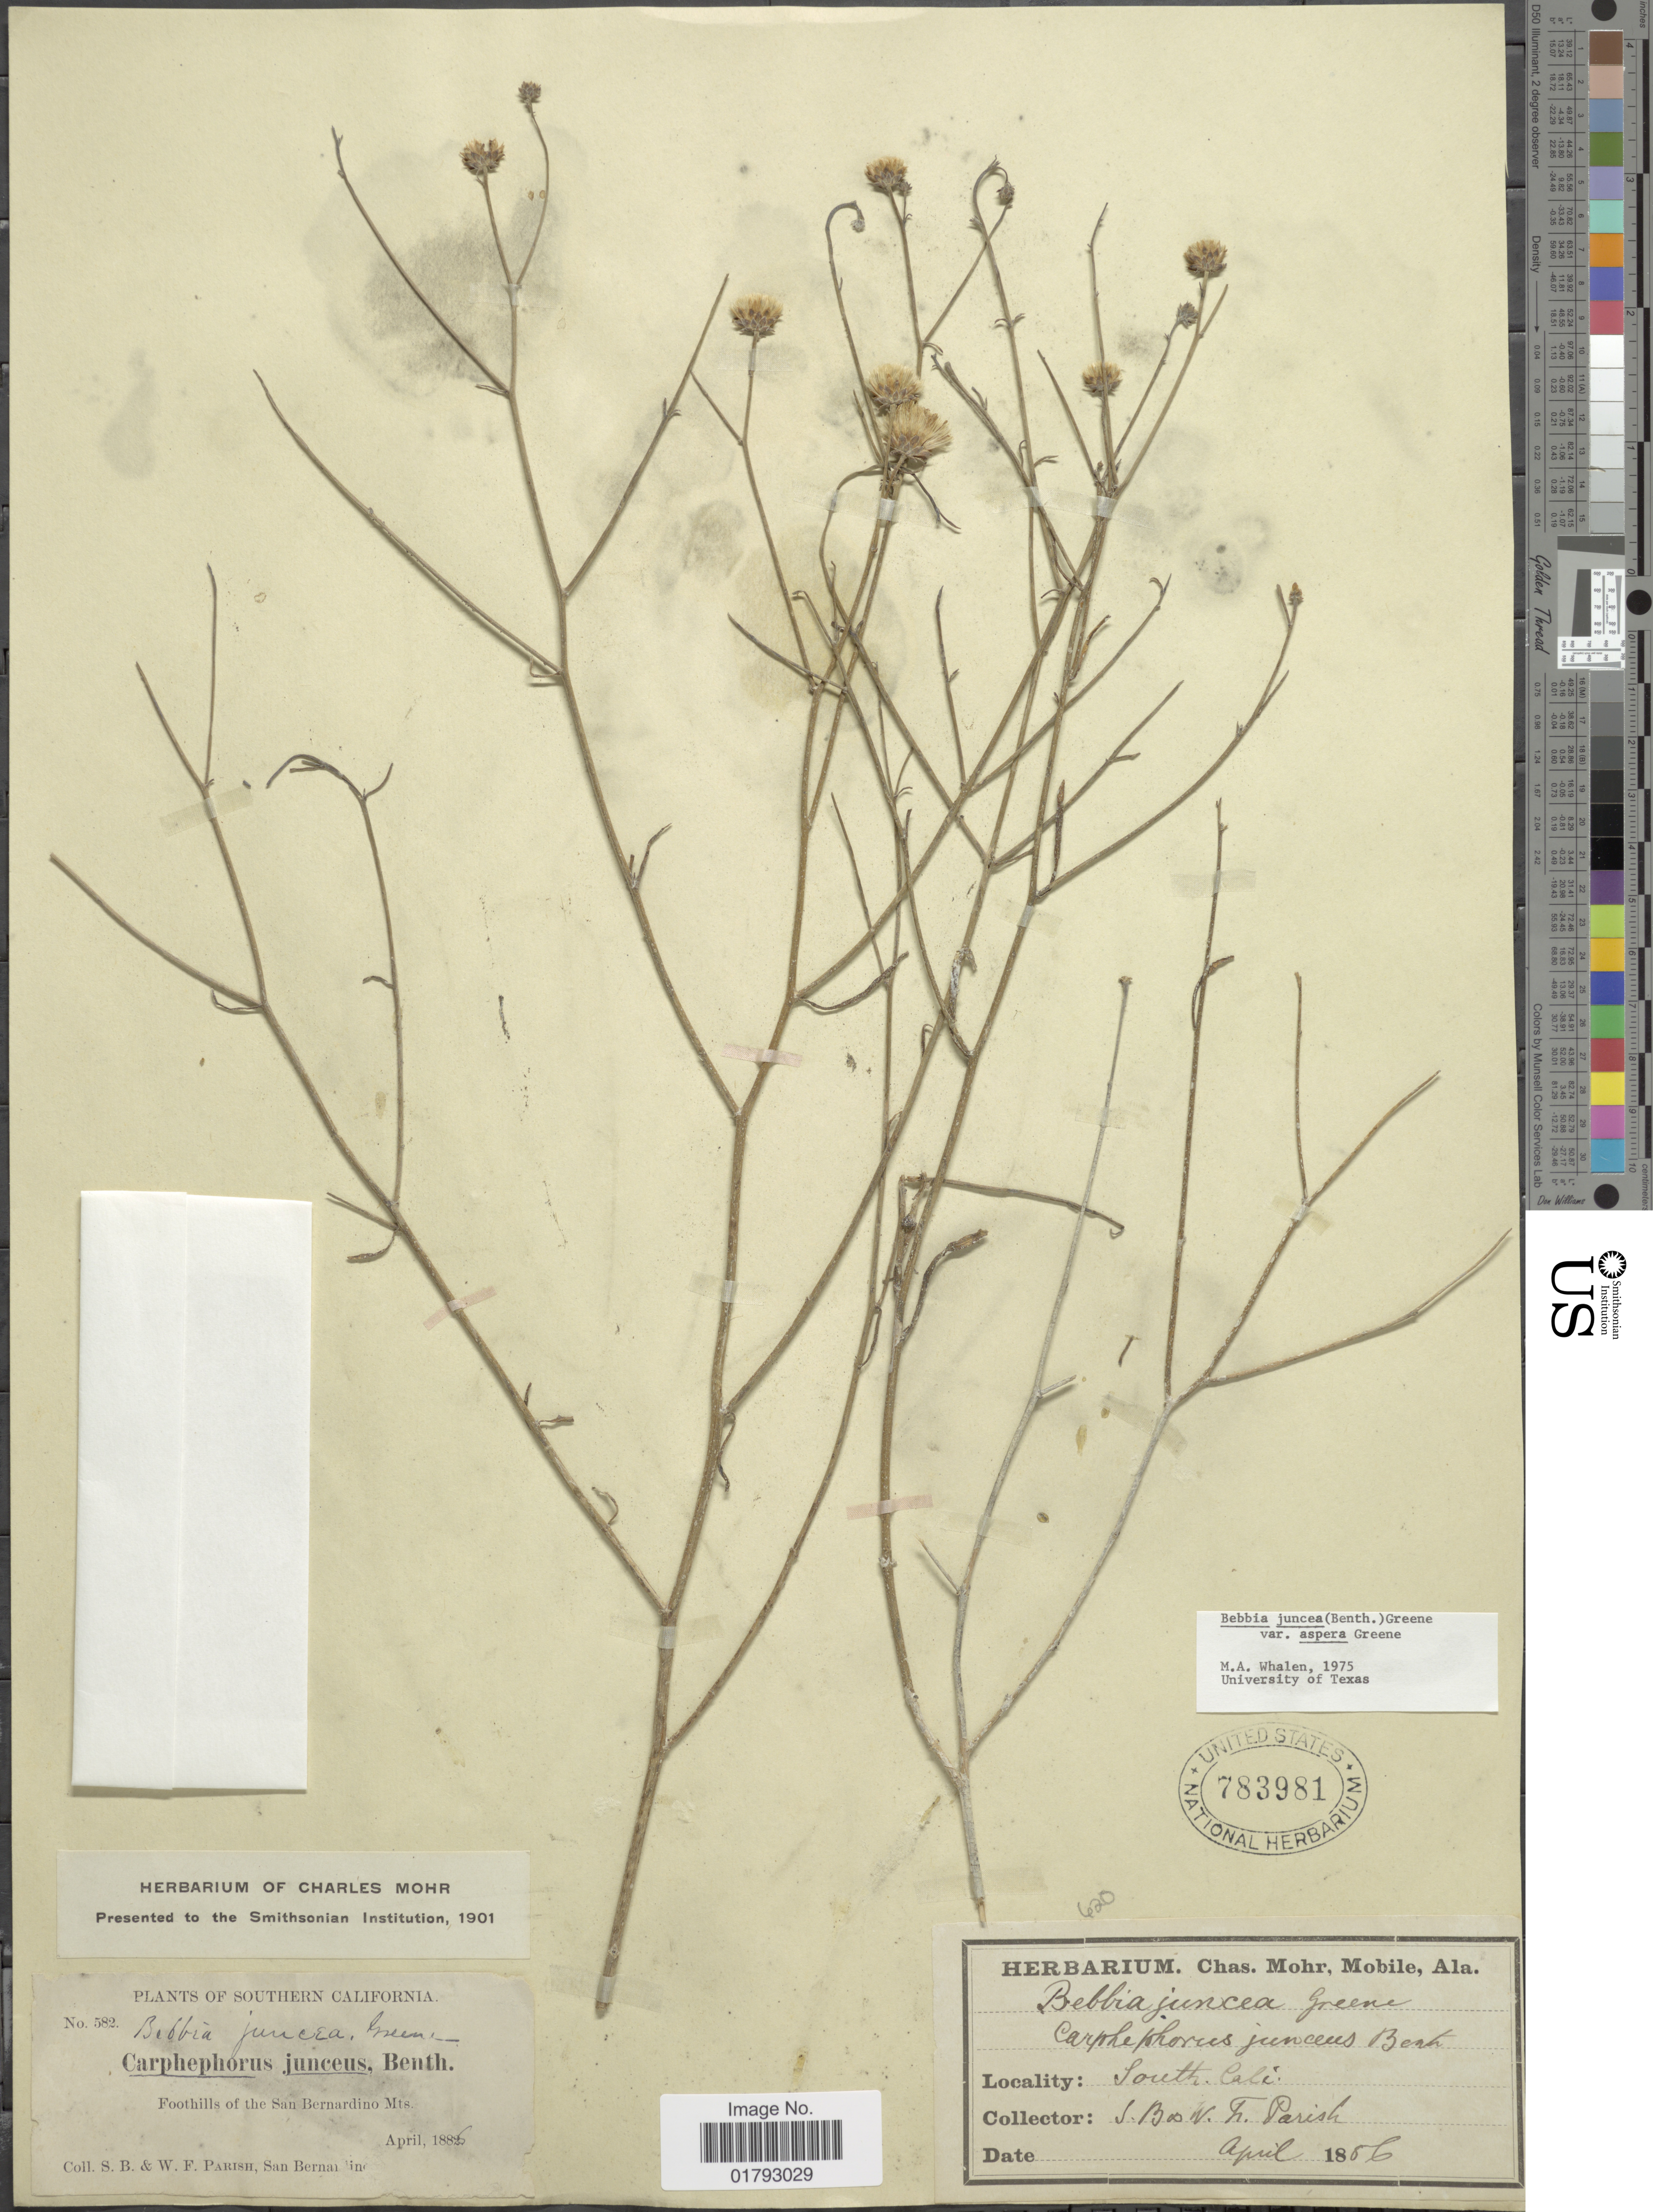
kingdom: Plantae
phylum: Tracheophyta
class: Magnoliopsida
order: Asterales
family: Asteraceae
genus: Bebbia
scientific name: Bebbia juncea var. aspera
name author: Greene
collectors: S. B. Parish & W. F. Parish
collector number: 582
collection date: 1886-04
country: United States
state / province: California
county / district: San Bernardino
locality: Southern California. Foothills of the San Bernardino Mts.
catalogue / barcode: US 783981